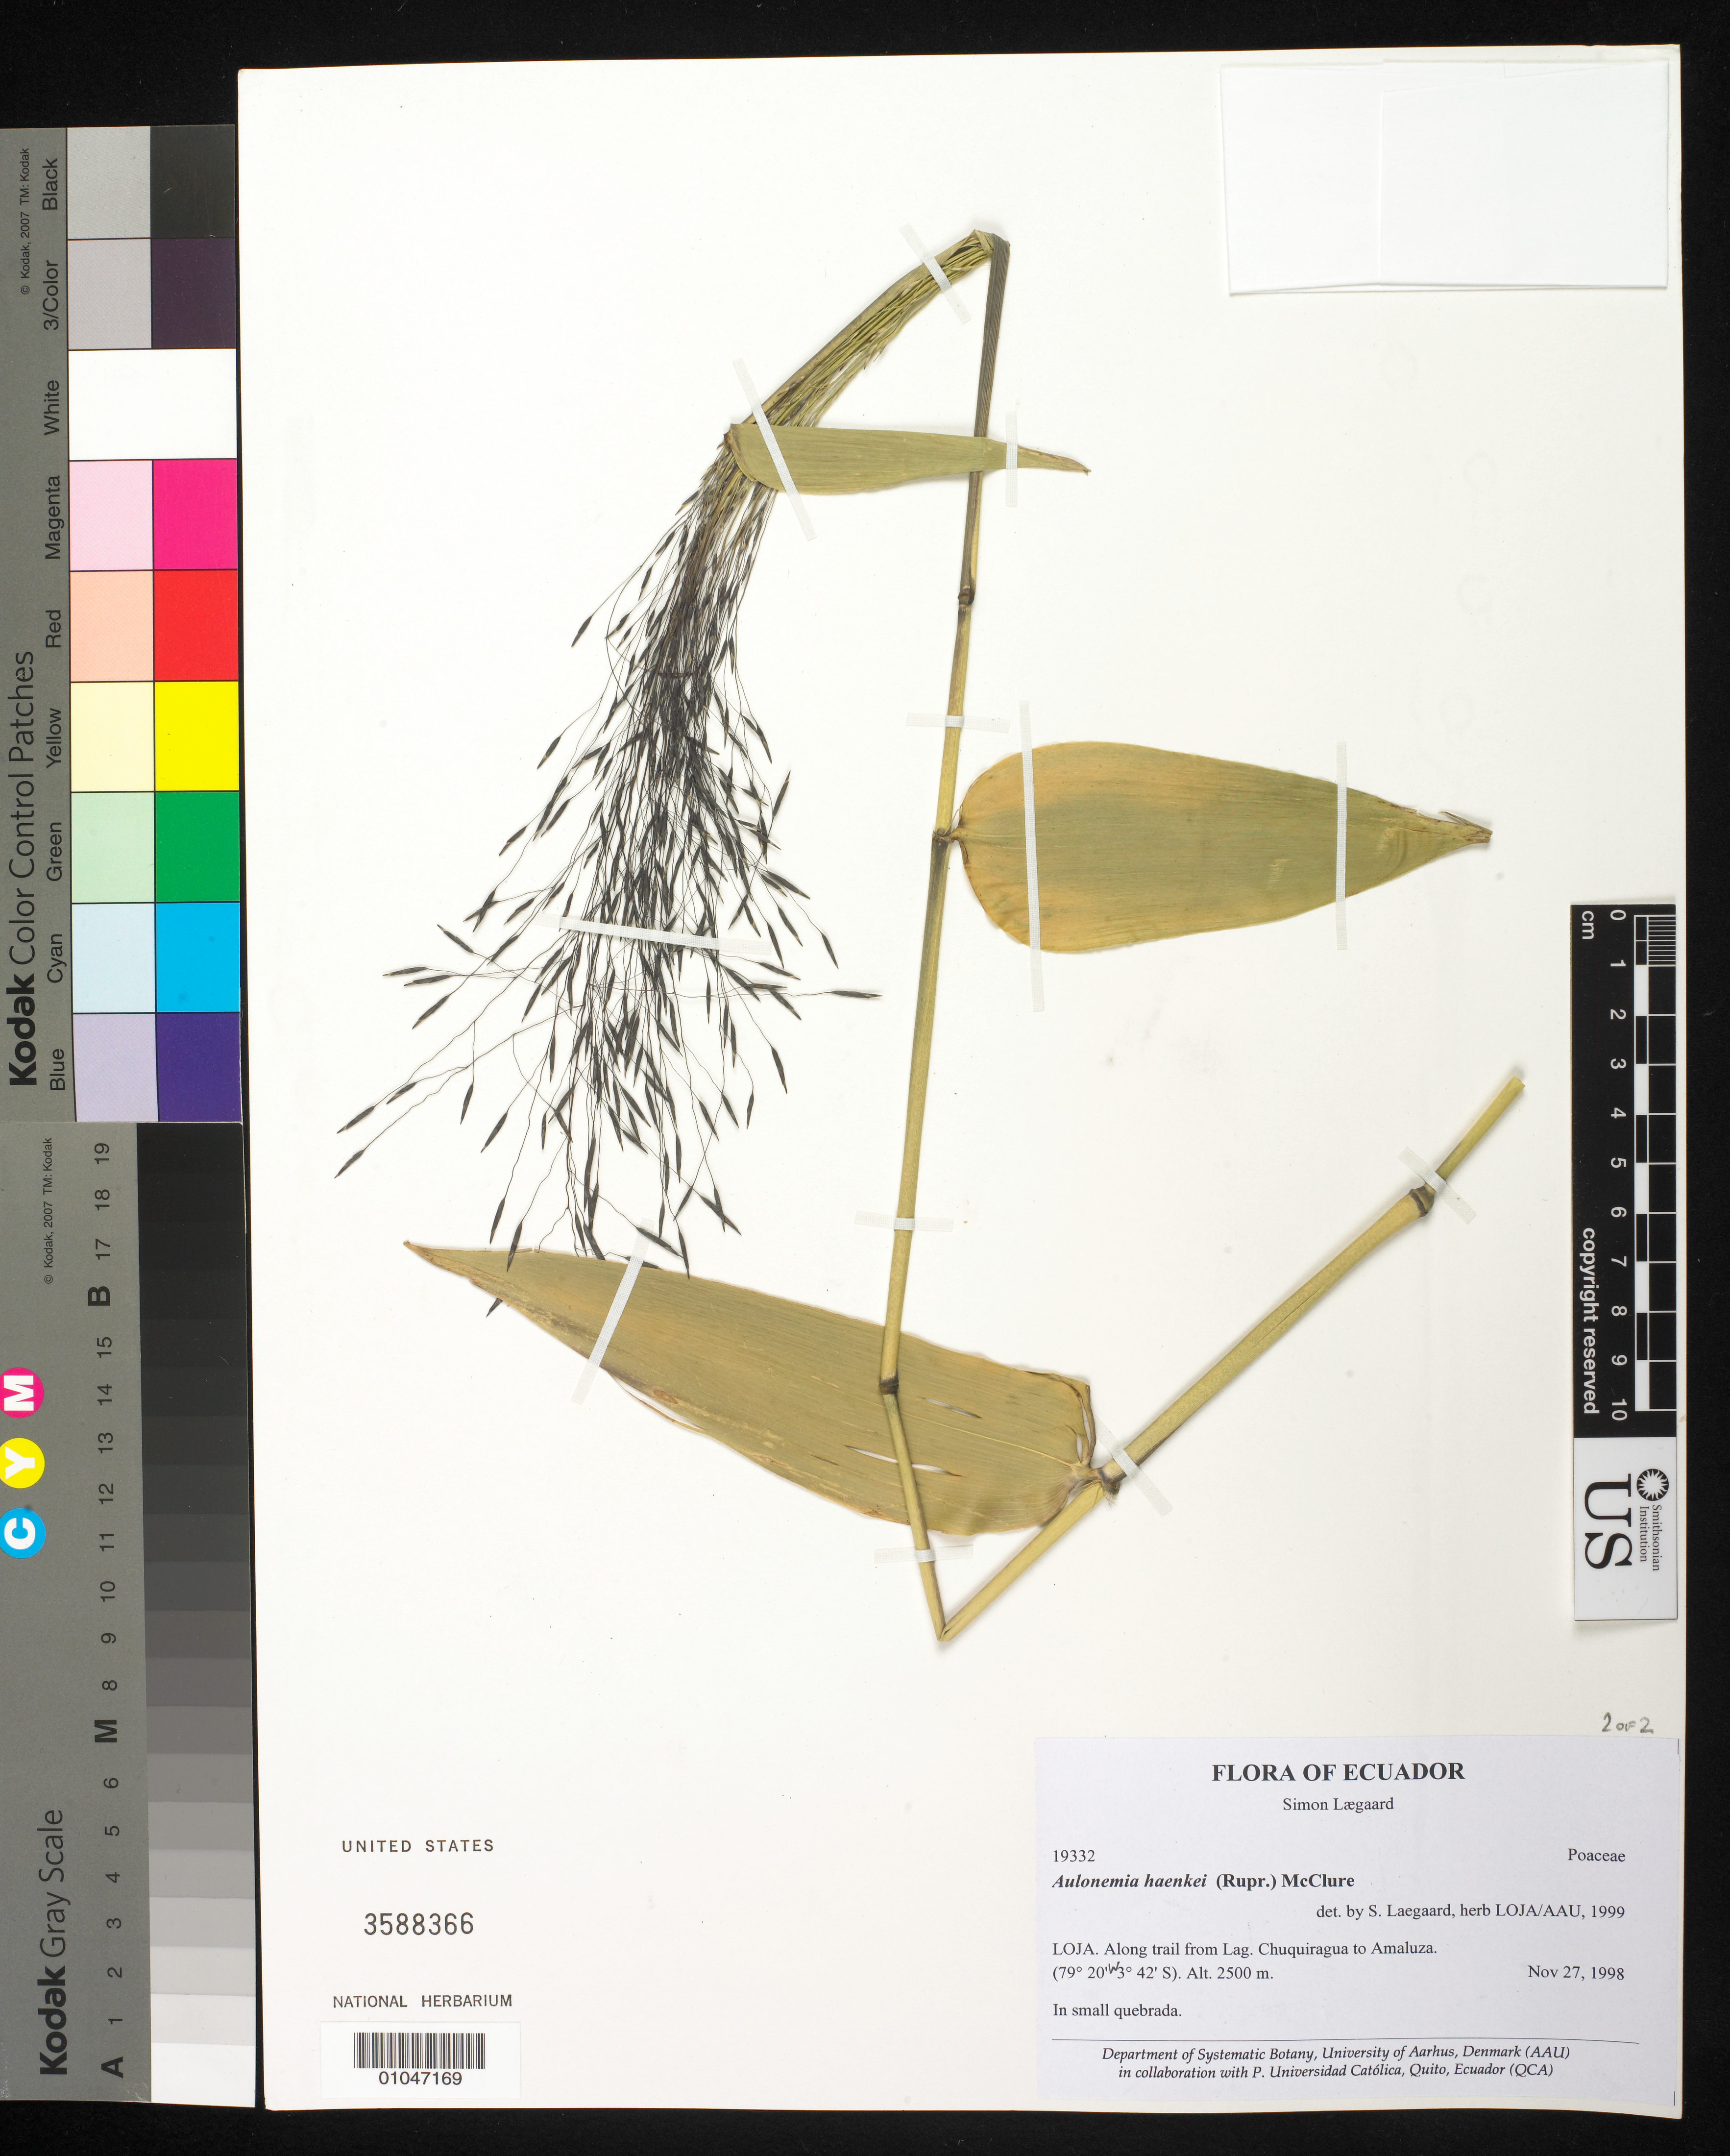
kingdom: Plantae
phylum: Tracheophyta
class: Liliopsida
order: Poales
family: Poaceae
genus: Aulonemia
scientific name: Aulonemia haenkei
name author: (Rupr.) McClure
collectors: S. Lægaard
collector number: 19332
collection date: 1998-11-27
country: Ecuador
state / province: Loja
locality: Along trail from Lag. Chuquiragua to Amaluza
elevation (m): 2500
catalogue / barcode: US 3588366